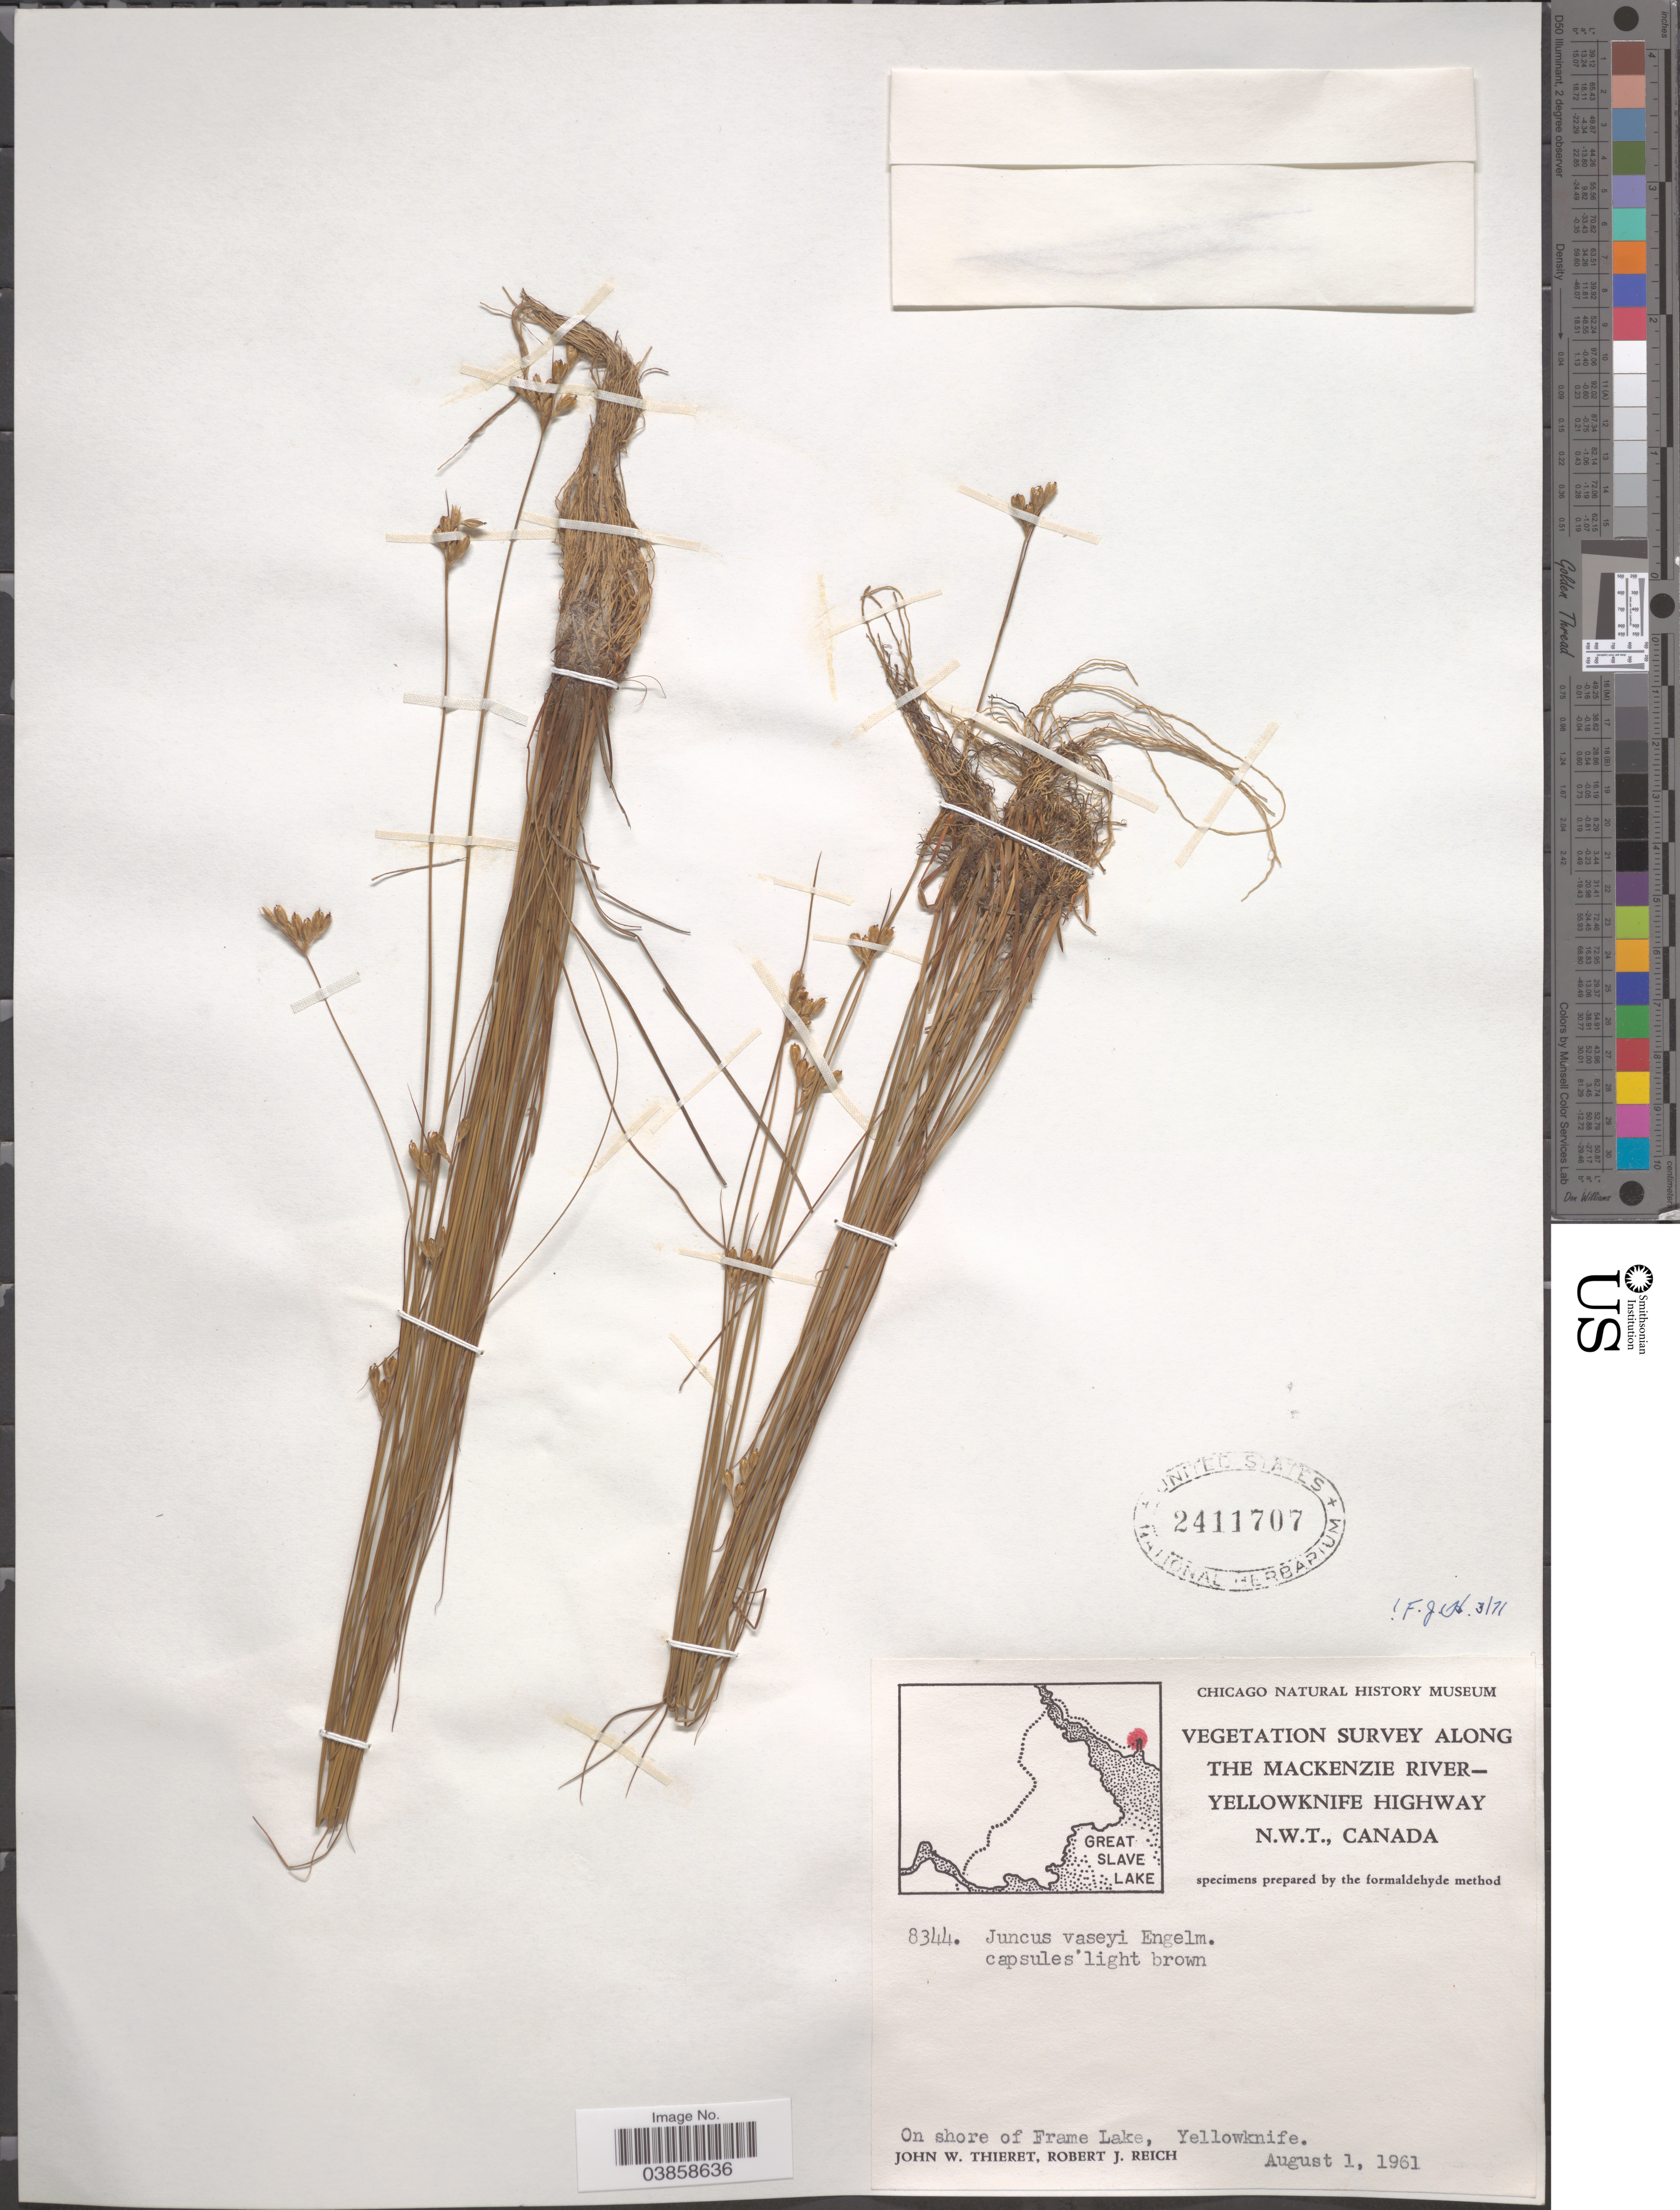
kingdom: Plantae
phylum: Tracheophyta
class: Liliopsida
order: Poales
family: Juncaceae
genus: Juncus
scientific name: Juncus vaseyi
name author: Engelm.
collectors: J. W. Thieret & R. Reich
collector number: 8344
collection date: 1961-08-01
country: Canada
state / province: Northwest Territories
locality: Along the Mackenzie River-Yellowknife Highway. On shore of Frame Lake, Yellowknife.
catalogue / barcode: US 2411707